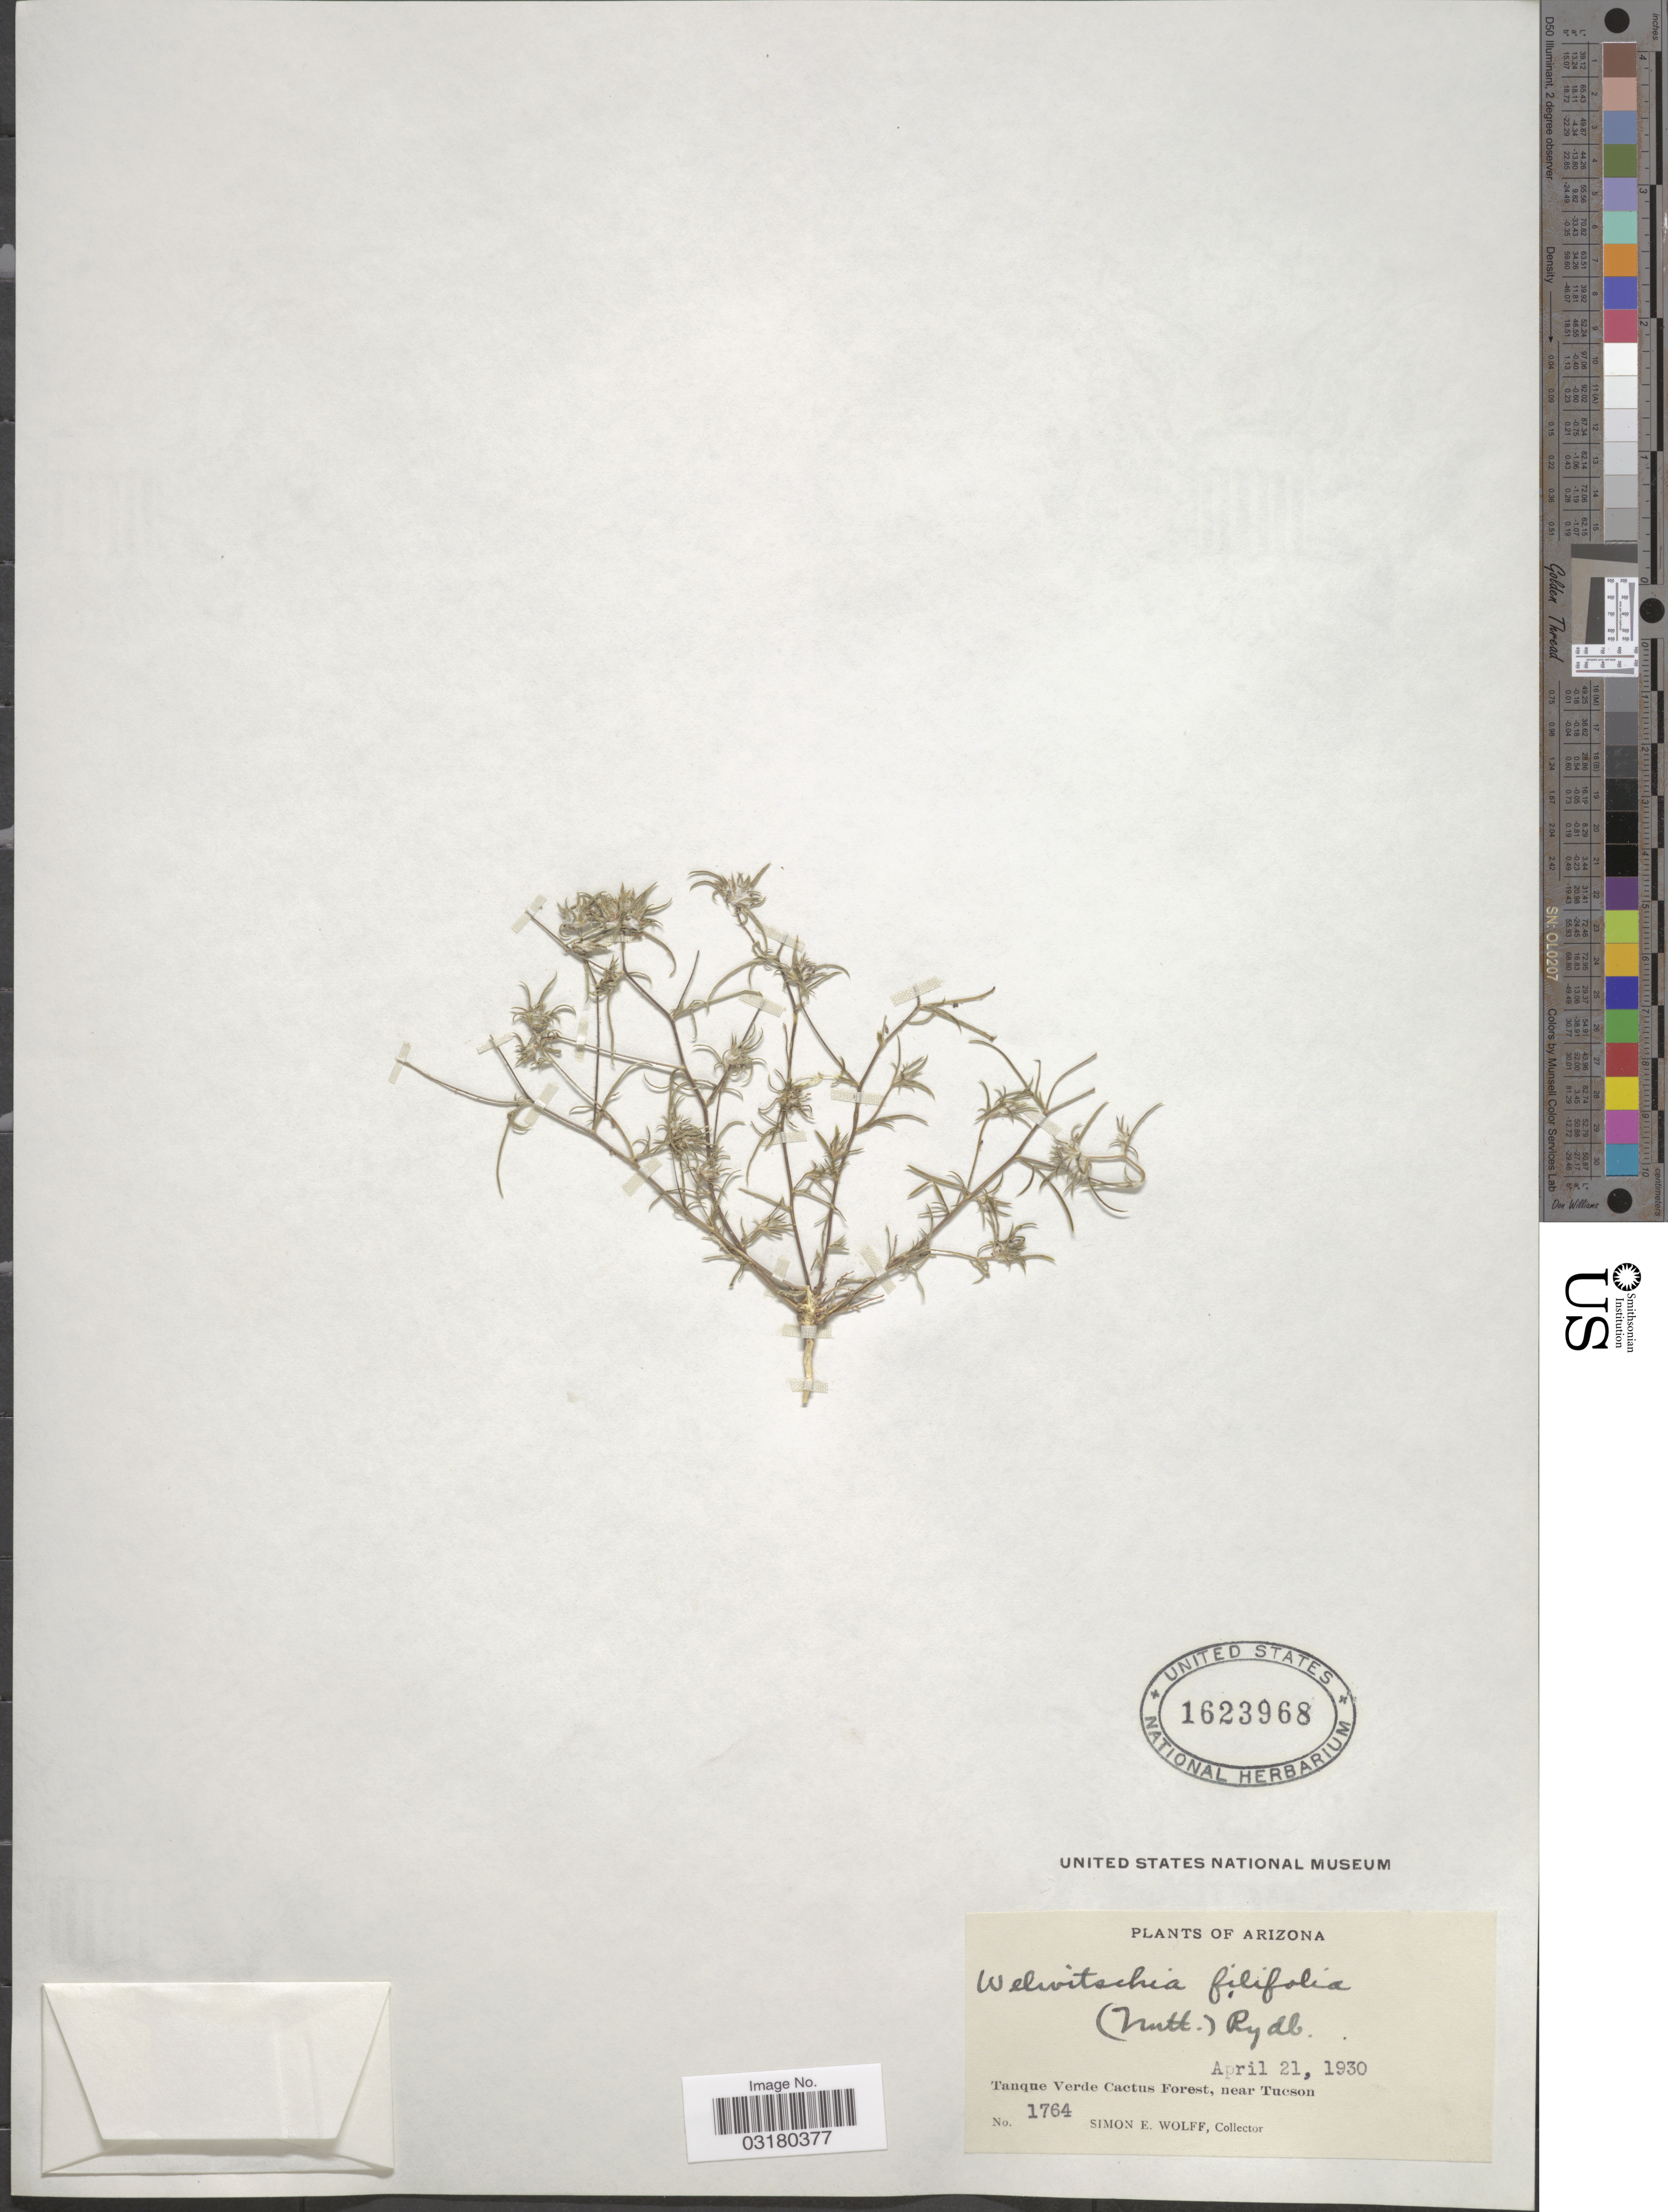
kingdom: Plantae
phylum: Tracheophyta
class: Magnoliopsida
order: Ericales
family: Polemoniaceae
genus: Eriastrum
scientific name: Eriastrum filifolium (Nutt.) Wooton & Standl.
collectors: S. E. Wolff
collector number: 1764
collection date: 1930-04-21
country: United States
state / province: Arizona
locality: Tanque Verde Cactus Forest, near Tucson.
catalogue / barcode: US 1623968